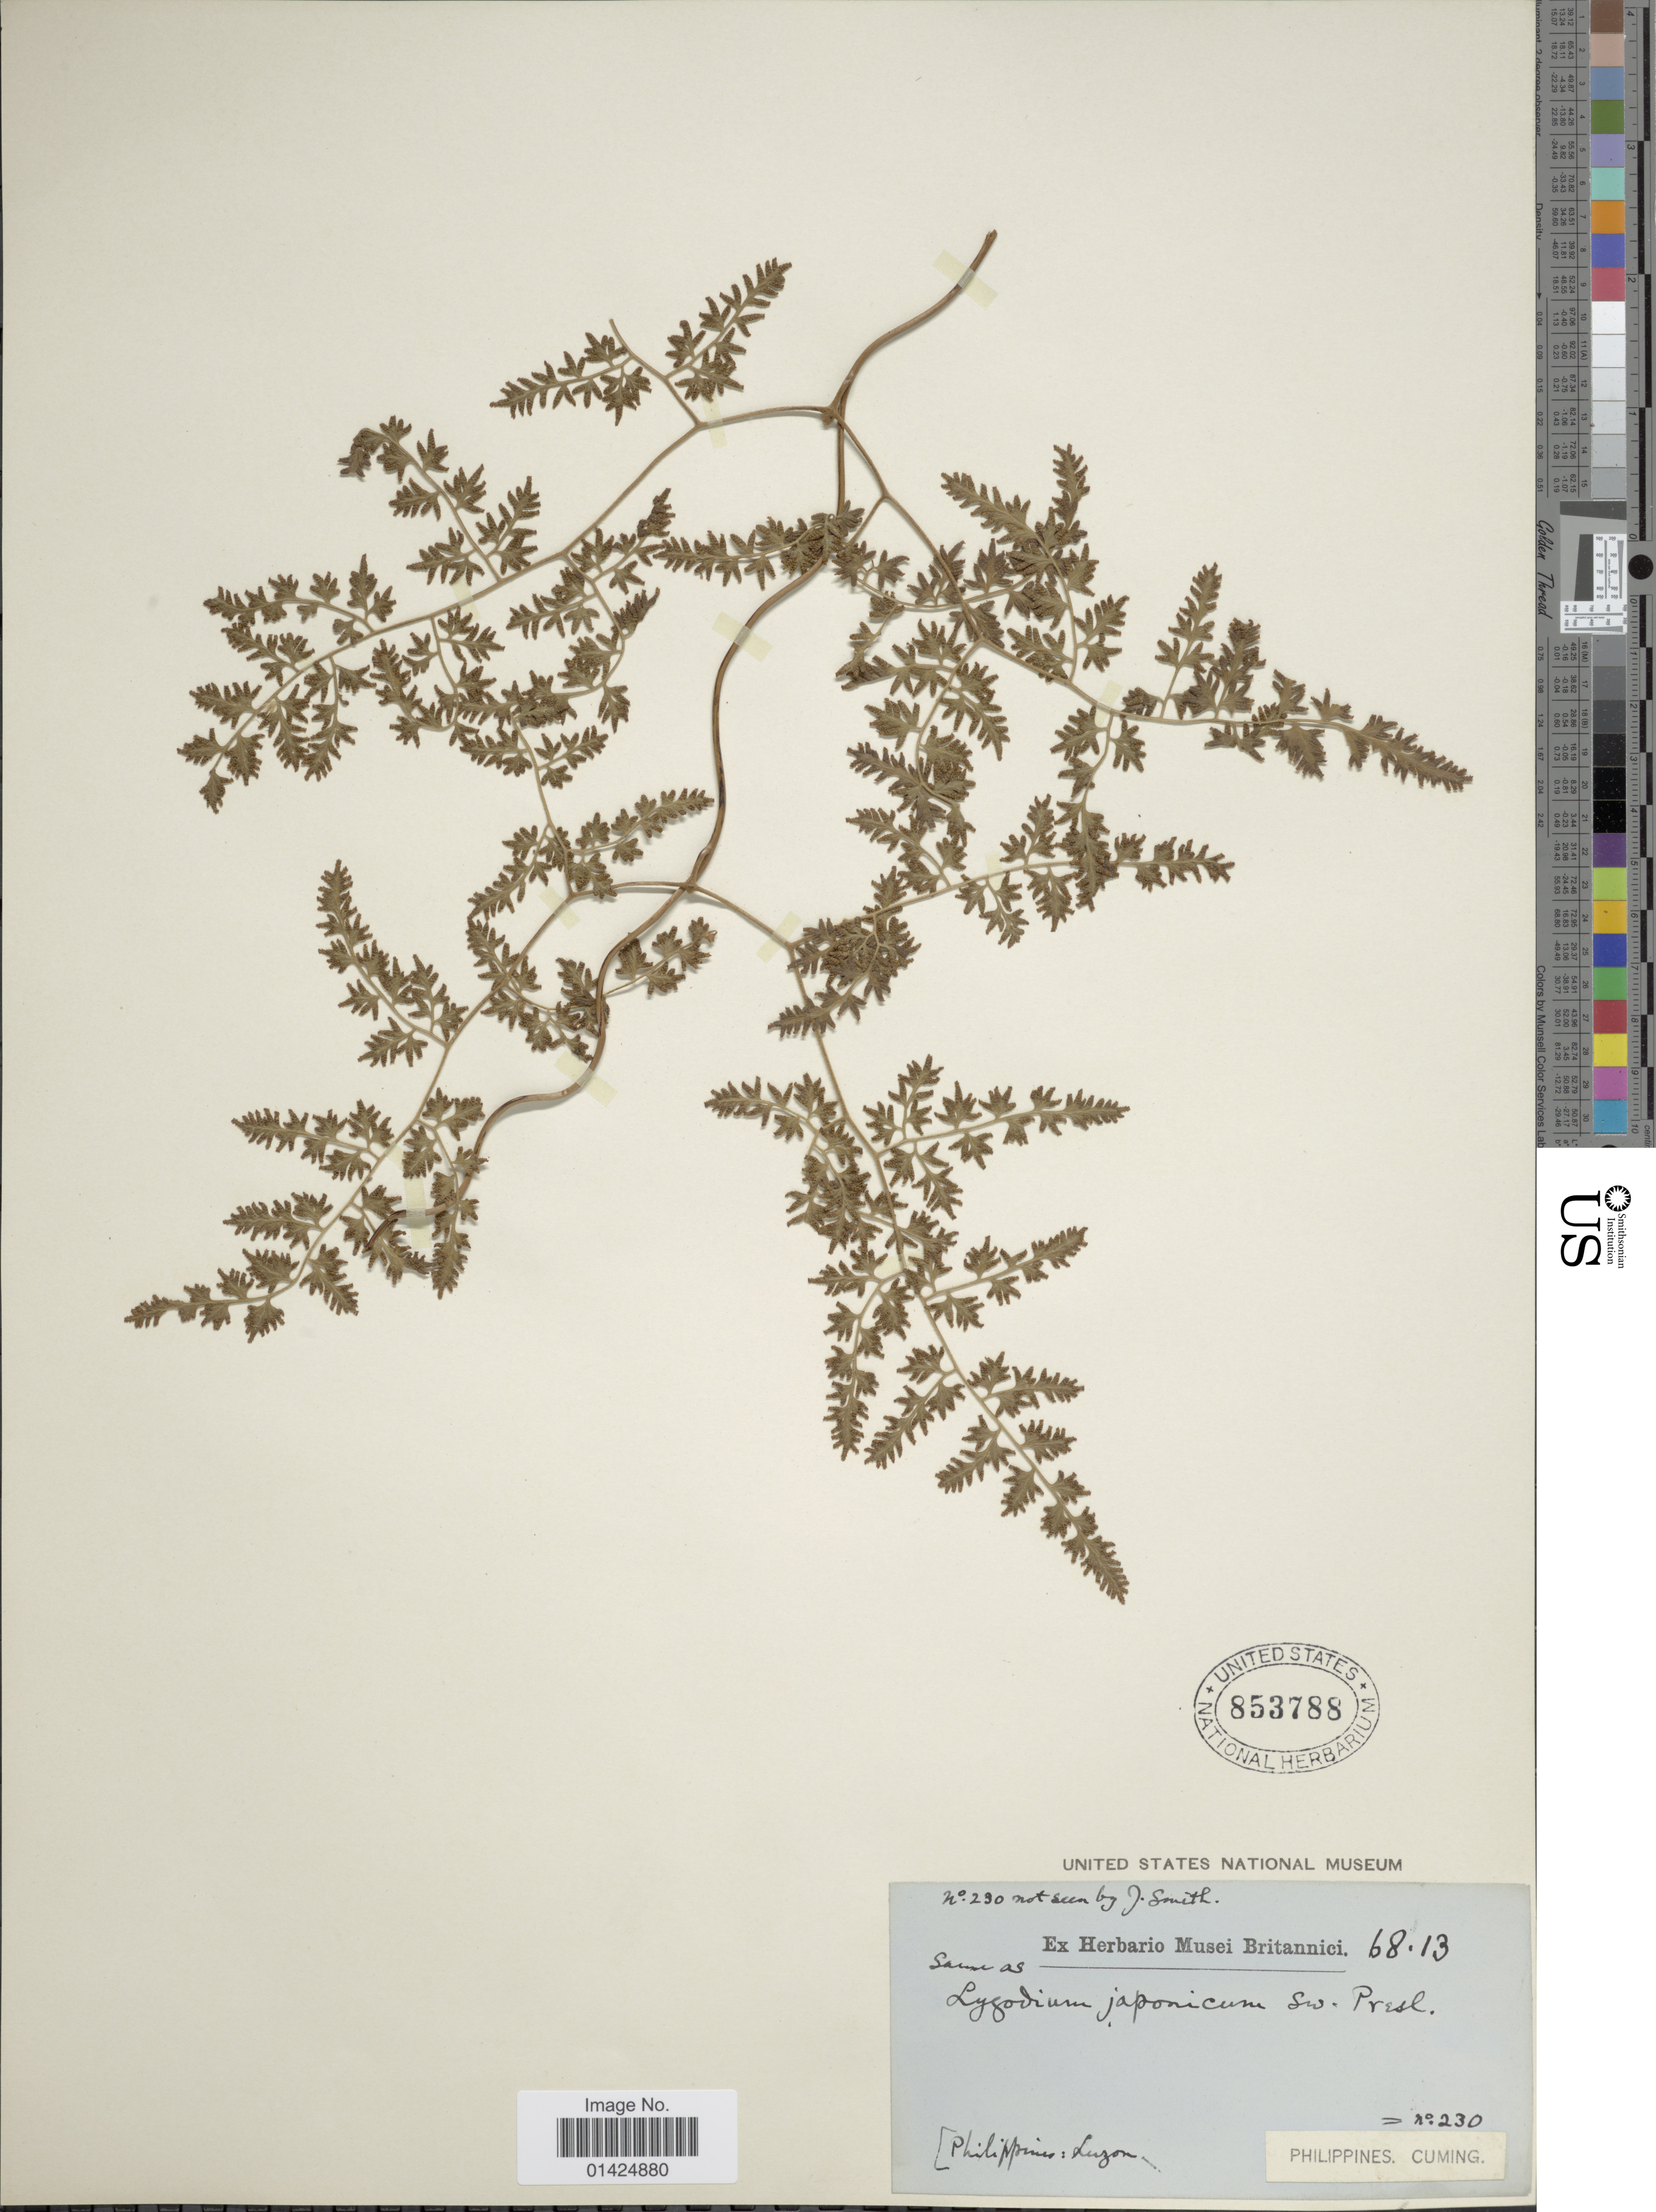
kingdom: Plantae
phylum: Tracheophyta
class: Polypodiopsida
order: Schizaeales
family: Lygodiaceae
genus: Lygodium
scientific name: Lygodium japonicum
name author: (Thunb.) Sw.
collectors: -. Cuming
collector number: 230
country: Philippines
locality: Luzon.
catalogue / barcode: US 853788